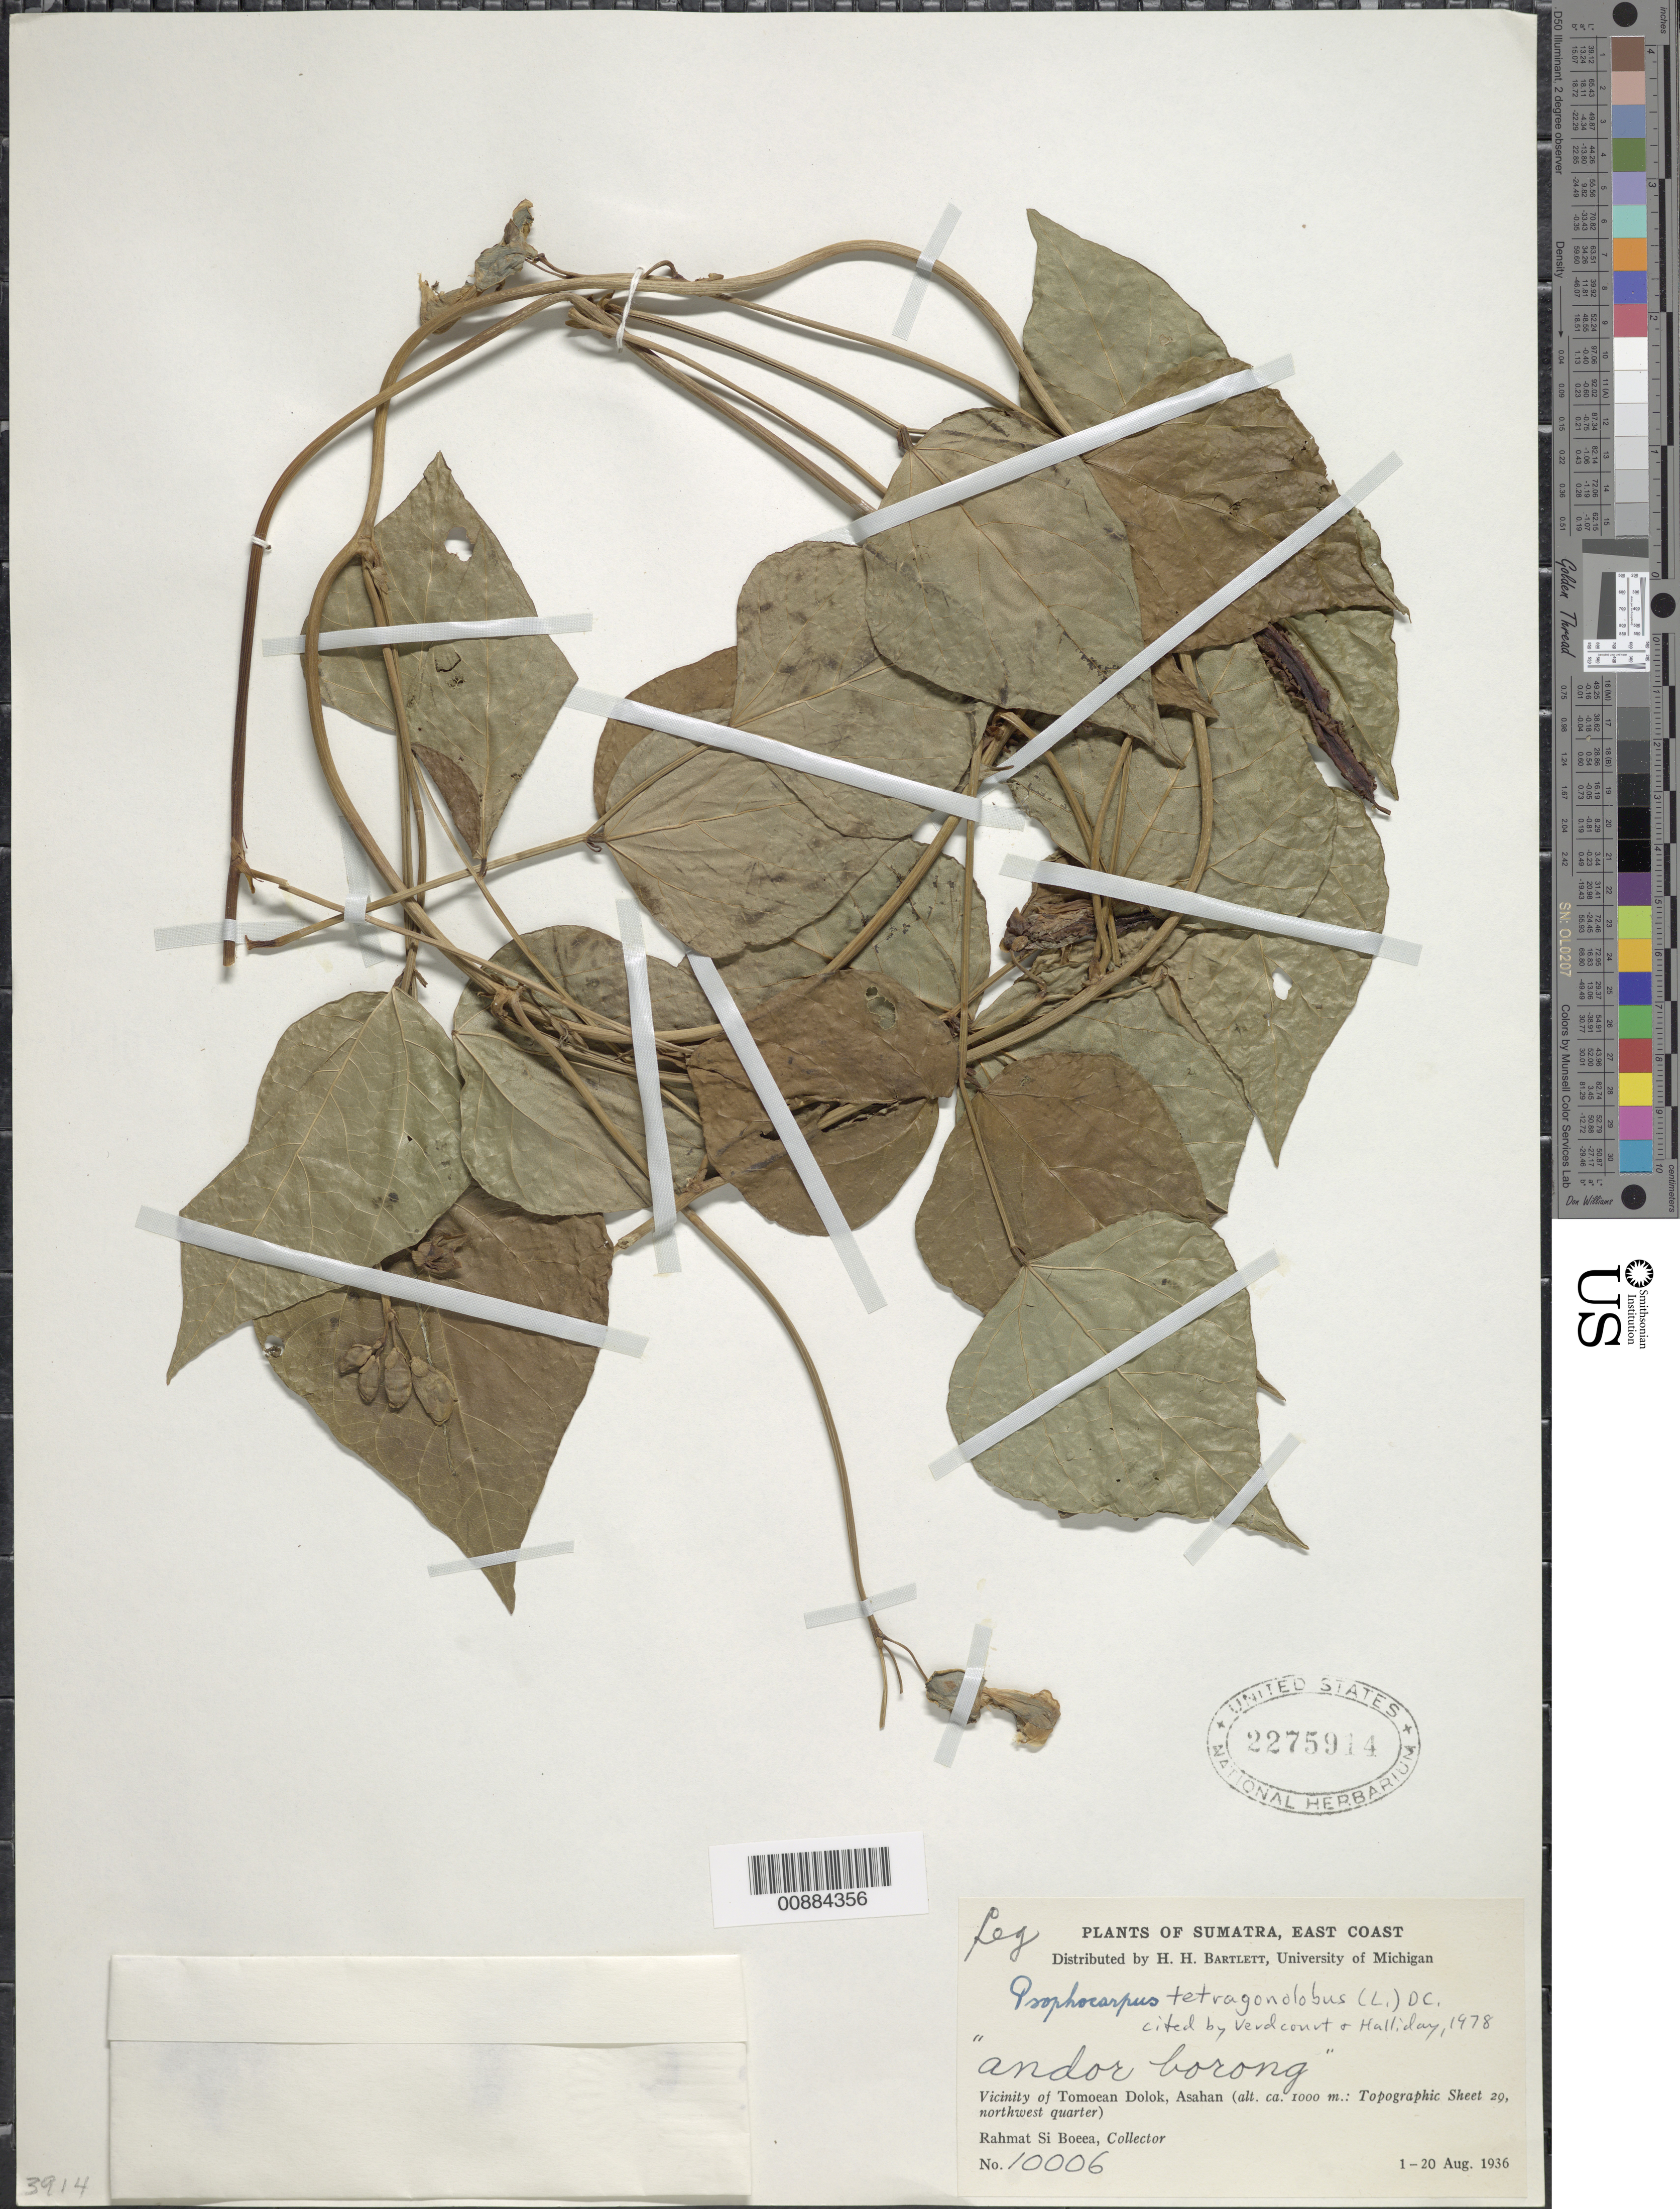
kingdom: Plantae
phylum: Tracheophyta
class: Magnoliopsida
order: Fabales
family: Fabaceae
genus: Psophocarpus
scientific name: Psophocarpus tetragonolobus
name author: (L.) DC.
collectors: Rahmat Si Boeea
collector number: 10006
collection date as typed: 01 Aug 1936 to 20 Aug 1936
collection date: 1936-08-01/1936-08-20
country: Indonesia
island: Sumatra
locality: Vicinity of Tomoean Dolok, Asahan. Topographic Sheet 29,NW quarter.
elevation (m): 1000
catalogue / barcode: US 2275914